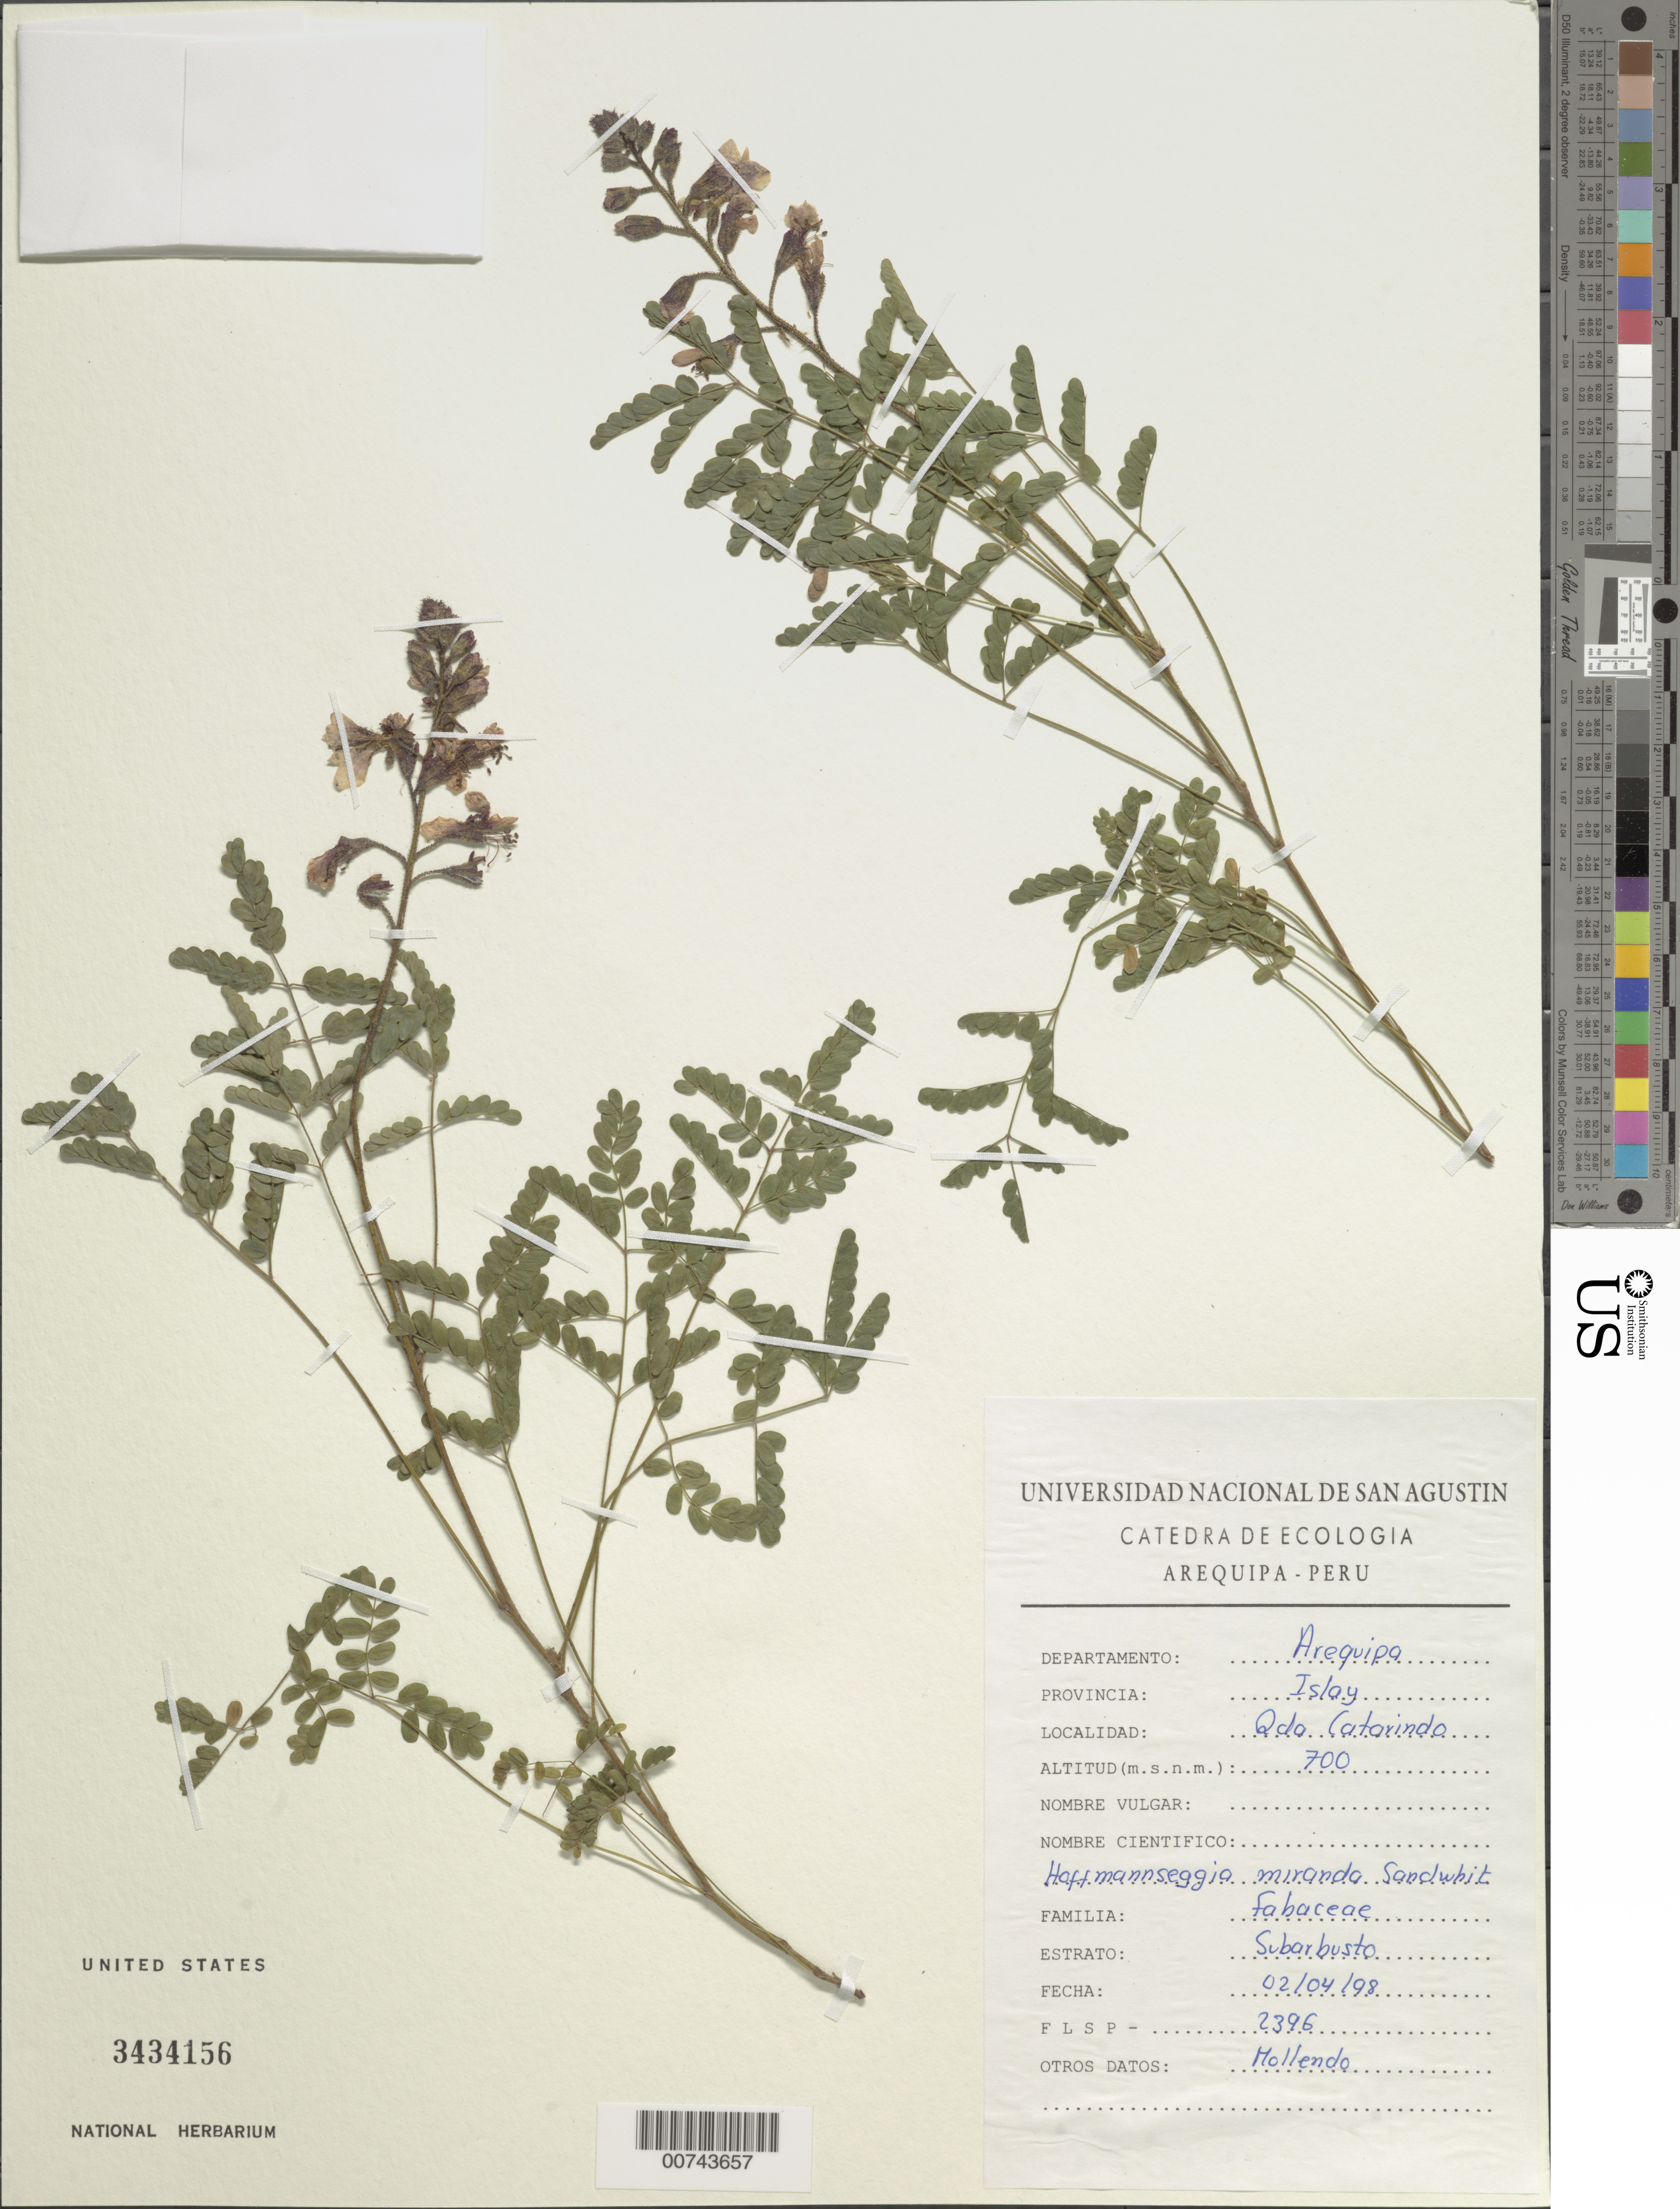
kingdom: Plantae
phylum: Tracheophyta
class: Magnoliopsida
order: Fabales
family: Fabaceae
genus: Hoffmannseggia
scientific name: Hoffmannseggia miranda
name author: (Sandwith) Sandwith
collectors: -. Mollendo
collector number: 2396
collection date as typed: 02 Apr 1998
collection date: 1998-04-02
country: Peru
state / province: Arequipa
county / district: Islay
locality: Quebrada Catarindo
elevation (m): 2350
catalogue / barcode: US 3434156